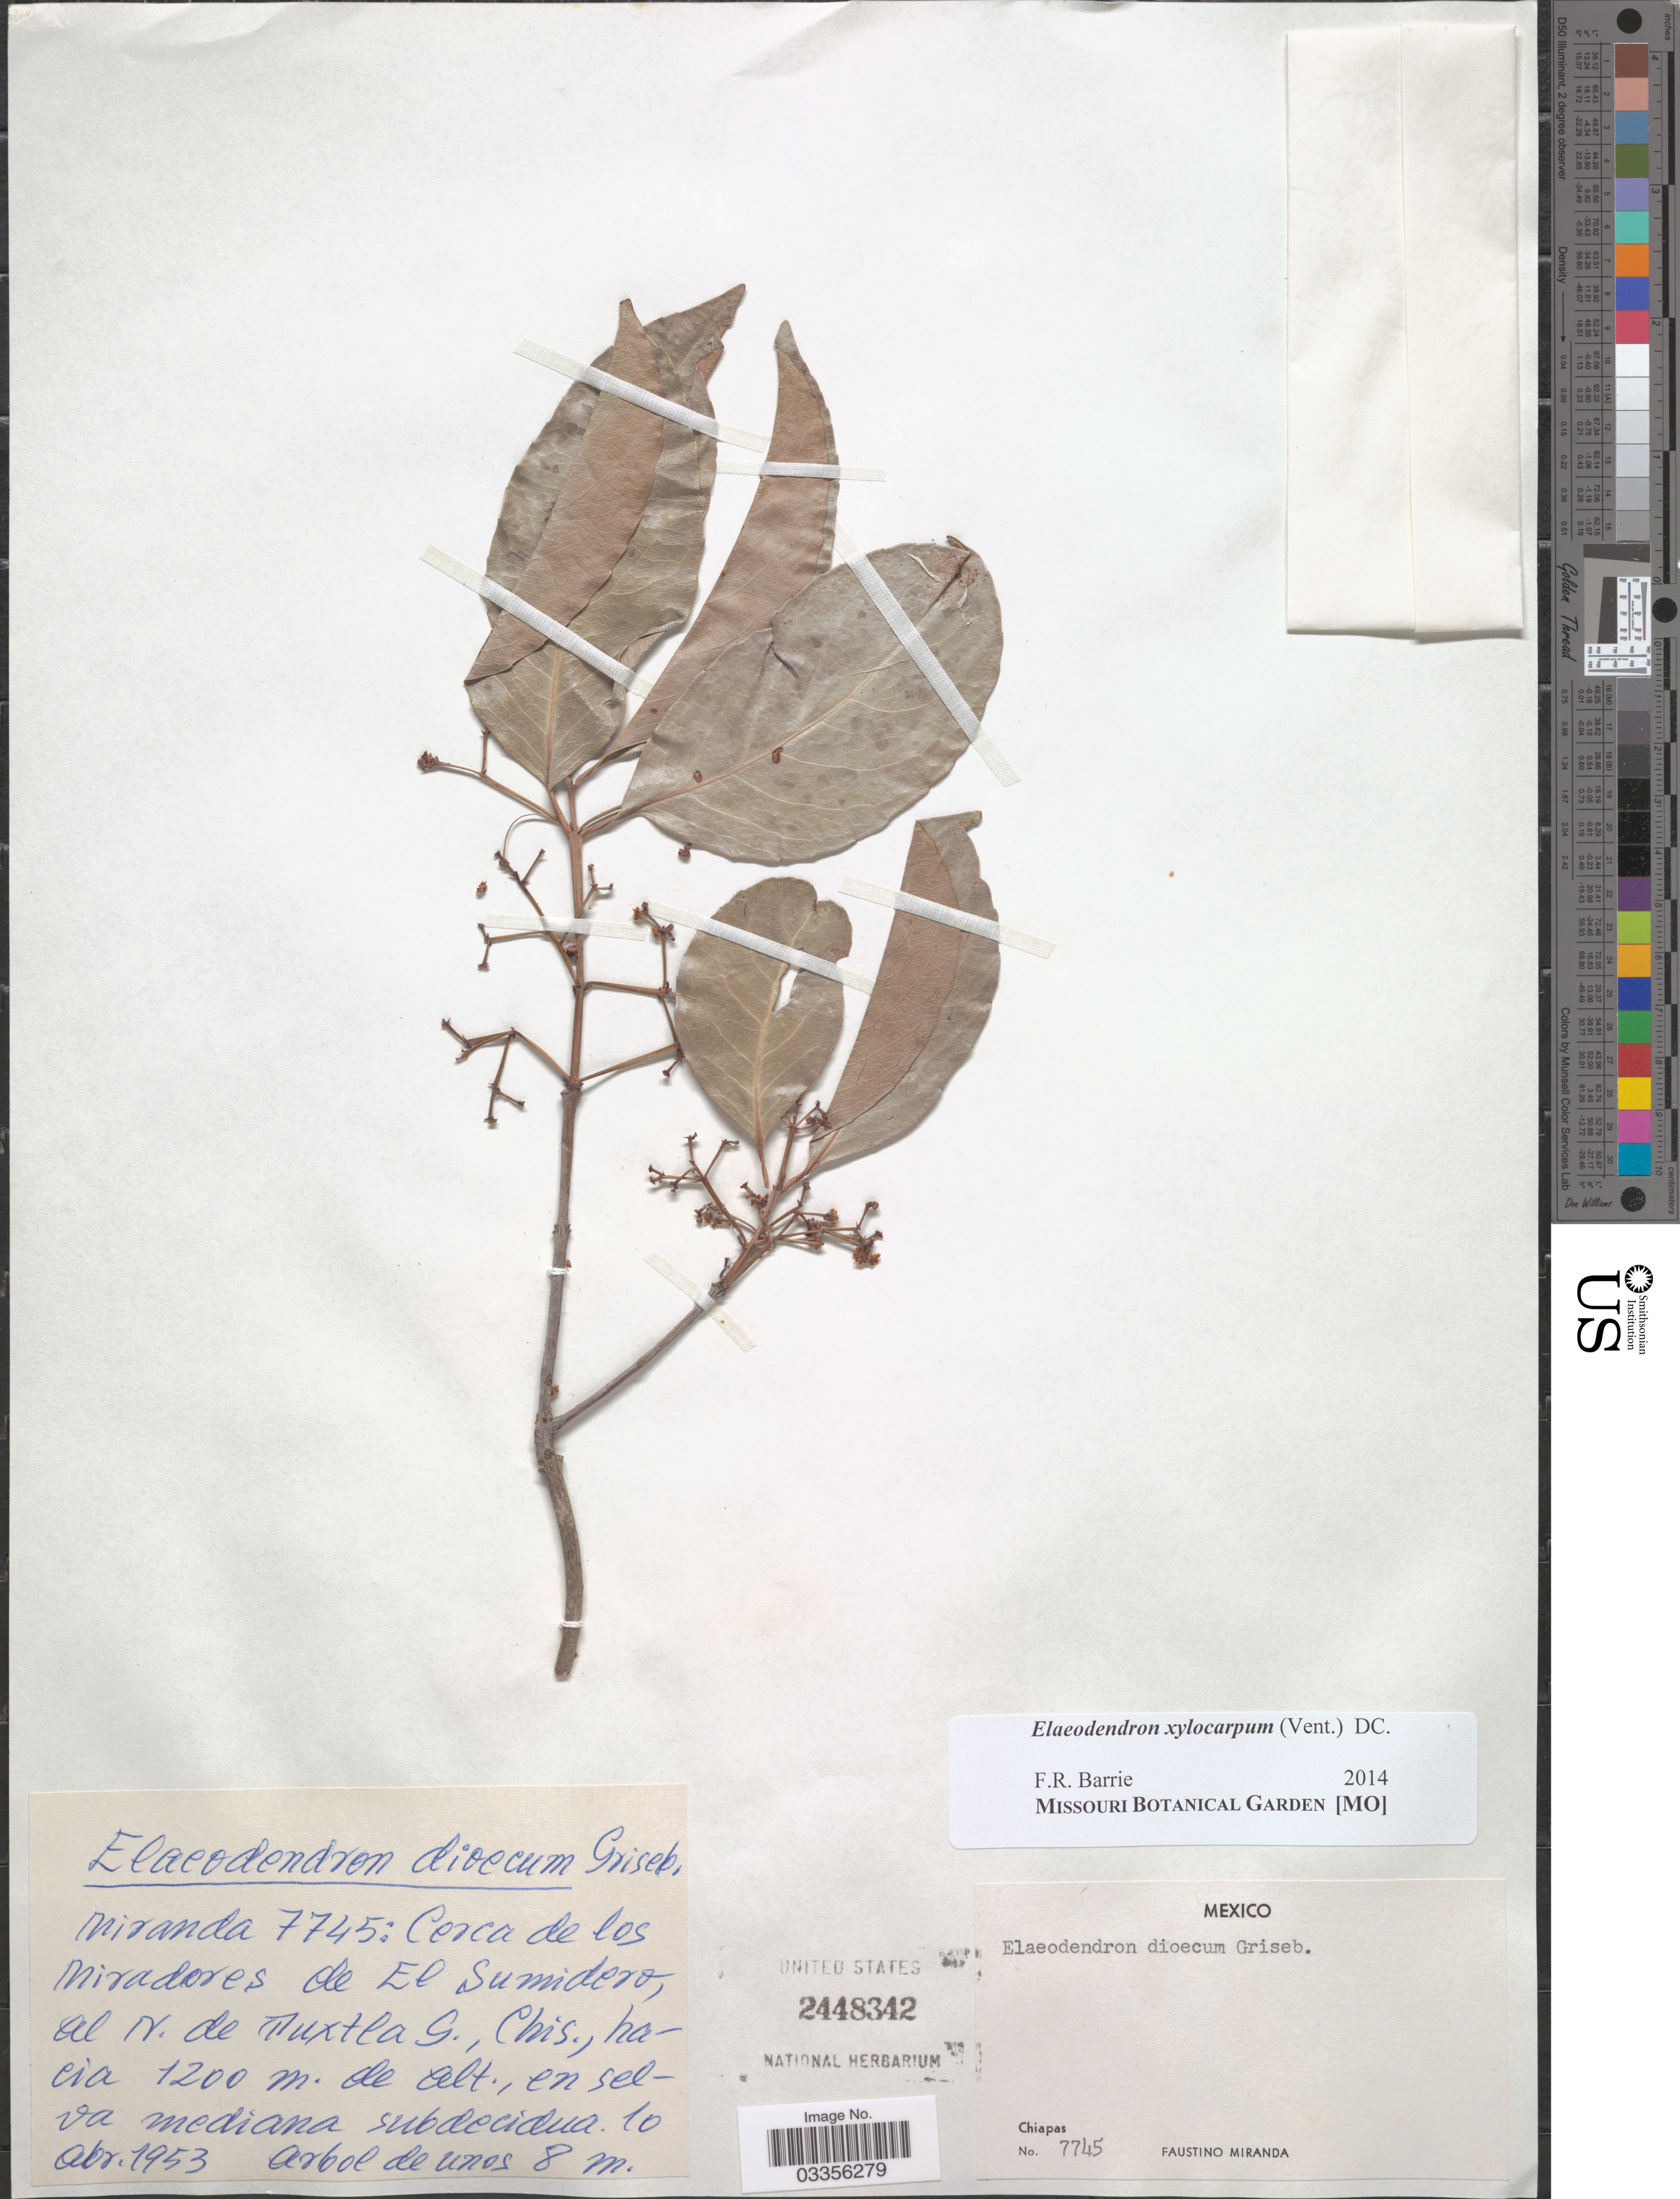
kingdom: Plantae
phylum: Tracheophyta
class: Magnoliopsida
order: Celastrales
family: Celastraceae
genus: Elaeodendron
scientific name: Elaeodendron xylocarpum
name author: (Vent.) DC.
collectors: F. Miranda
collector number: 7745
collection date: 1953-04-10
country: Mexico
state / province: Chiapas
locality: Cerca de los Miradores de El Sumidero, al N. de Tuxtla G.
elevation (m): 1200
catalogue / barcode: US 2448342